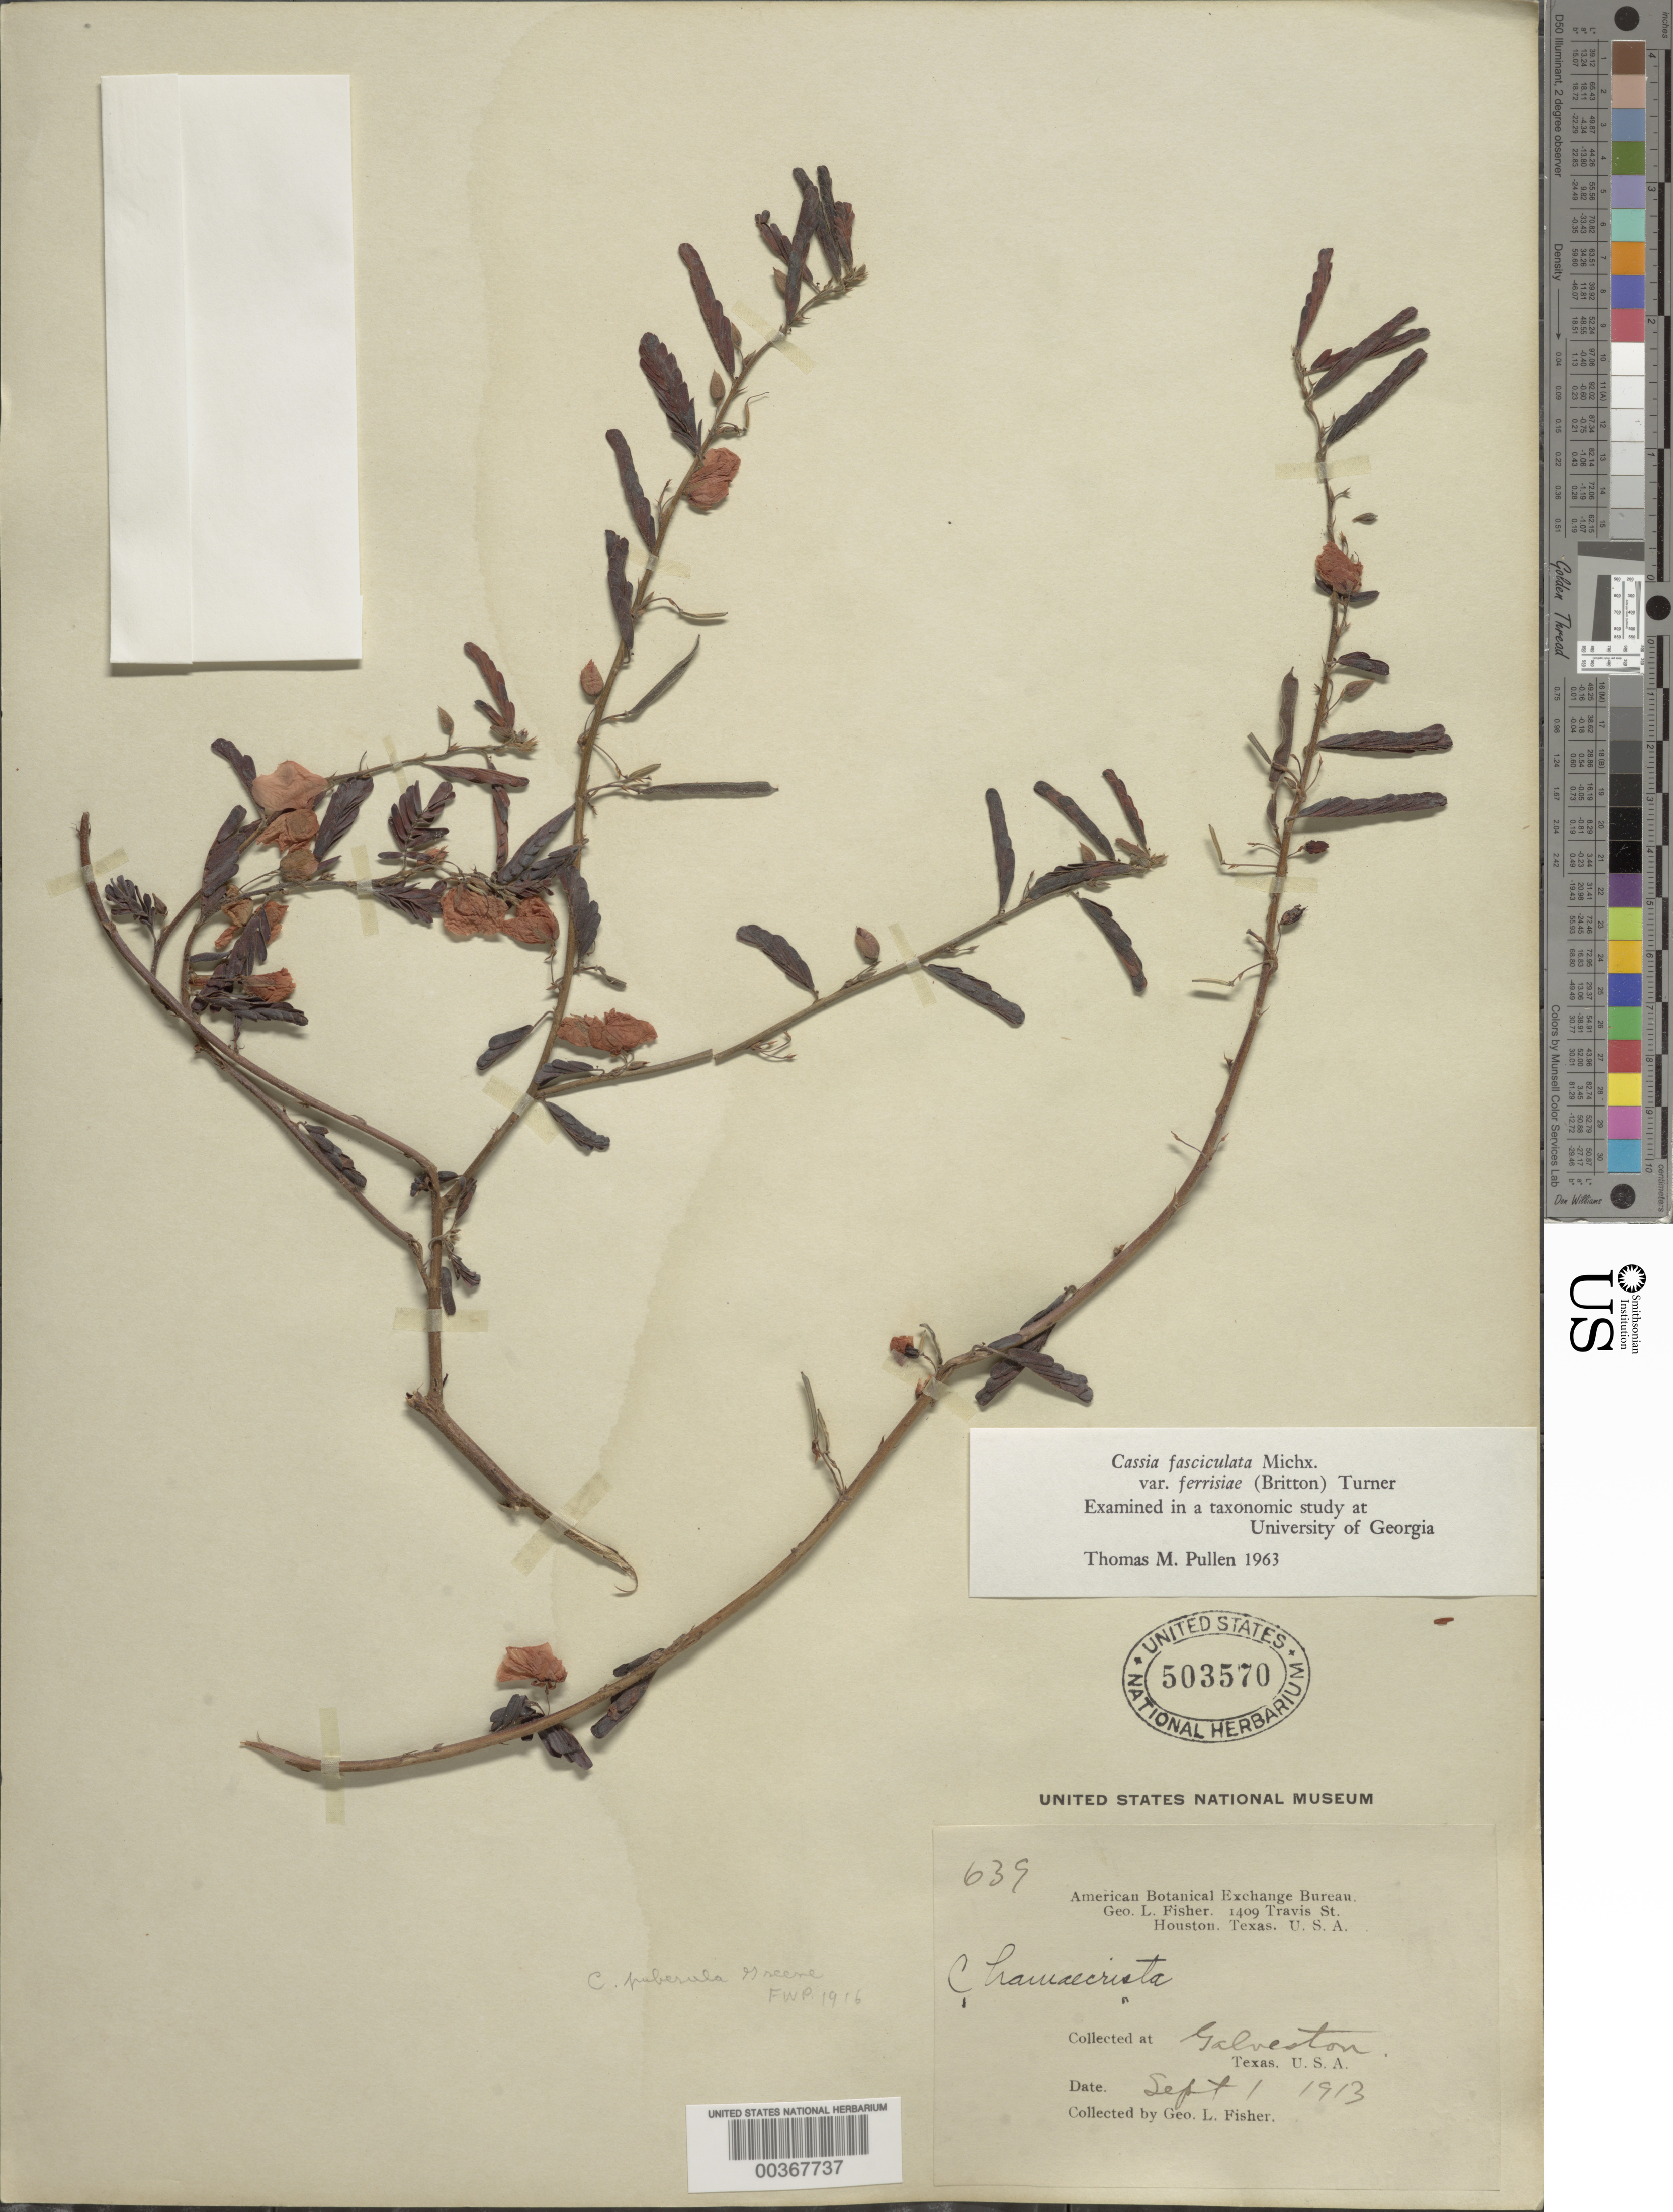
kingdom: Plantae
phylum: Tracheophyta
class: Magnoliopsida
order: Fabales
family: Fabaceae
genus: Chamaecrista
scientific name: Chamaecrista fasciculata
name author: (Michx.) Greene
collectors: G. L. Fisher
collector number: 639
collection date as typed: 01 Sep 1913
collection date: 1913-09-01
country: United States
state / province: Texas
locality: Galveston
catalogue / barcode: US 503570